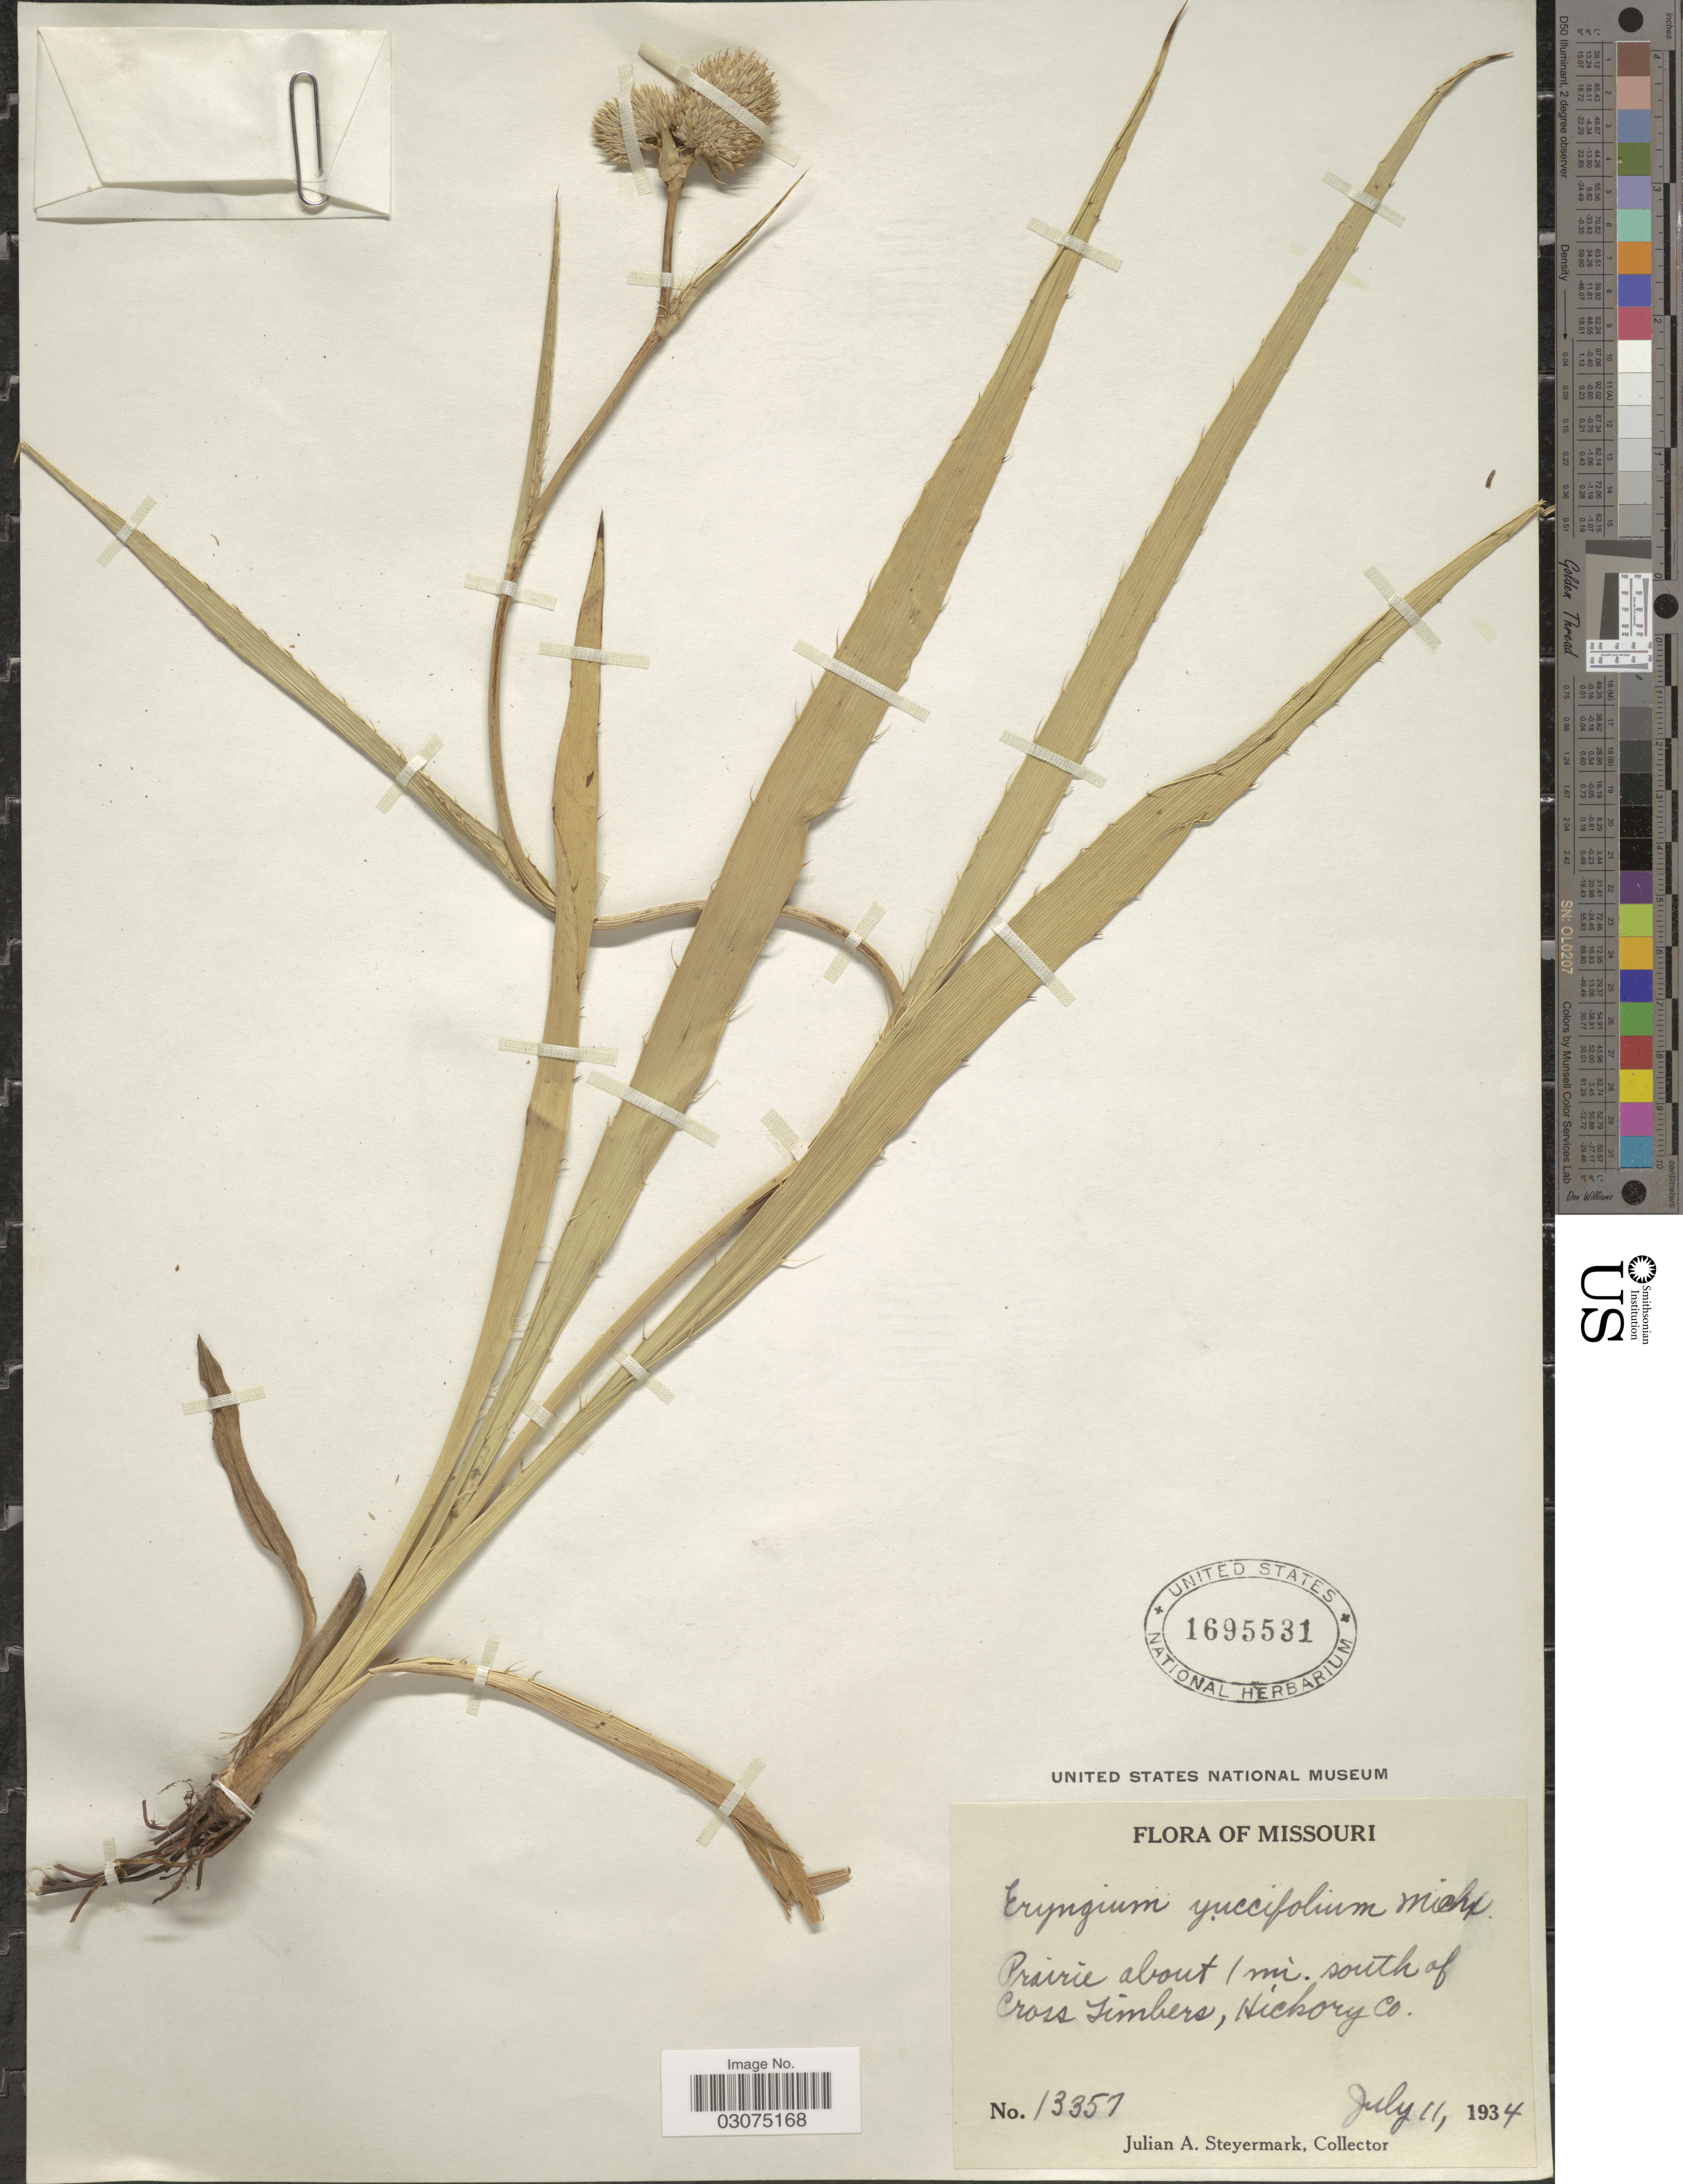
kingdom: Plantae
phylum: Tracheophyta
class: Magnoliopsida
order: Apiales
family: Apiaceae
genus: Eryngium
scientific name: Eryngium yuccifolium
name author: Michx.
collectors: J. Steyermark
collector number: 13351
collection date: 1934-07-11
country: United States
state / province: Missouri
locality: Prairie about 1 mi. south of Cross Timbers, Hickory Co.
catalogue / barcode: US 1695531